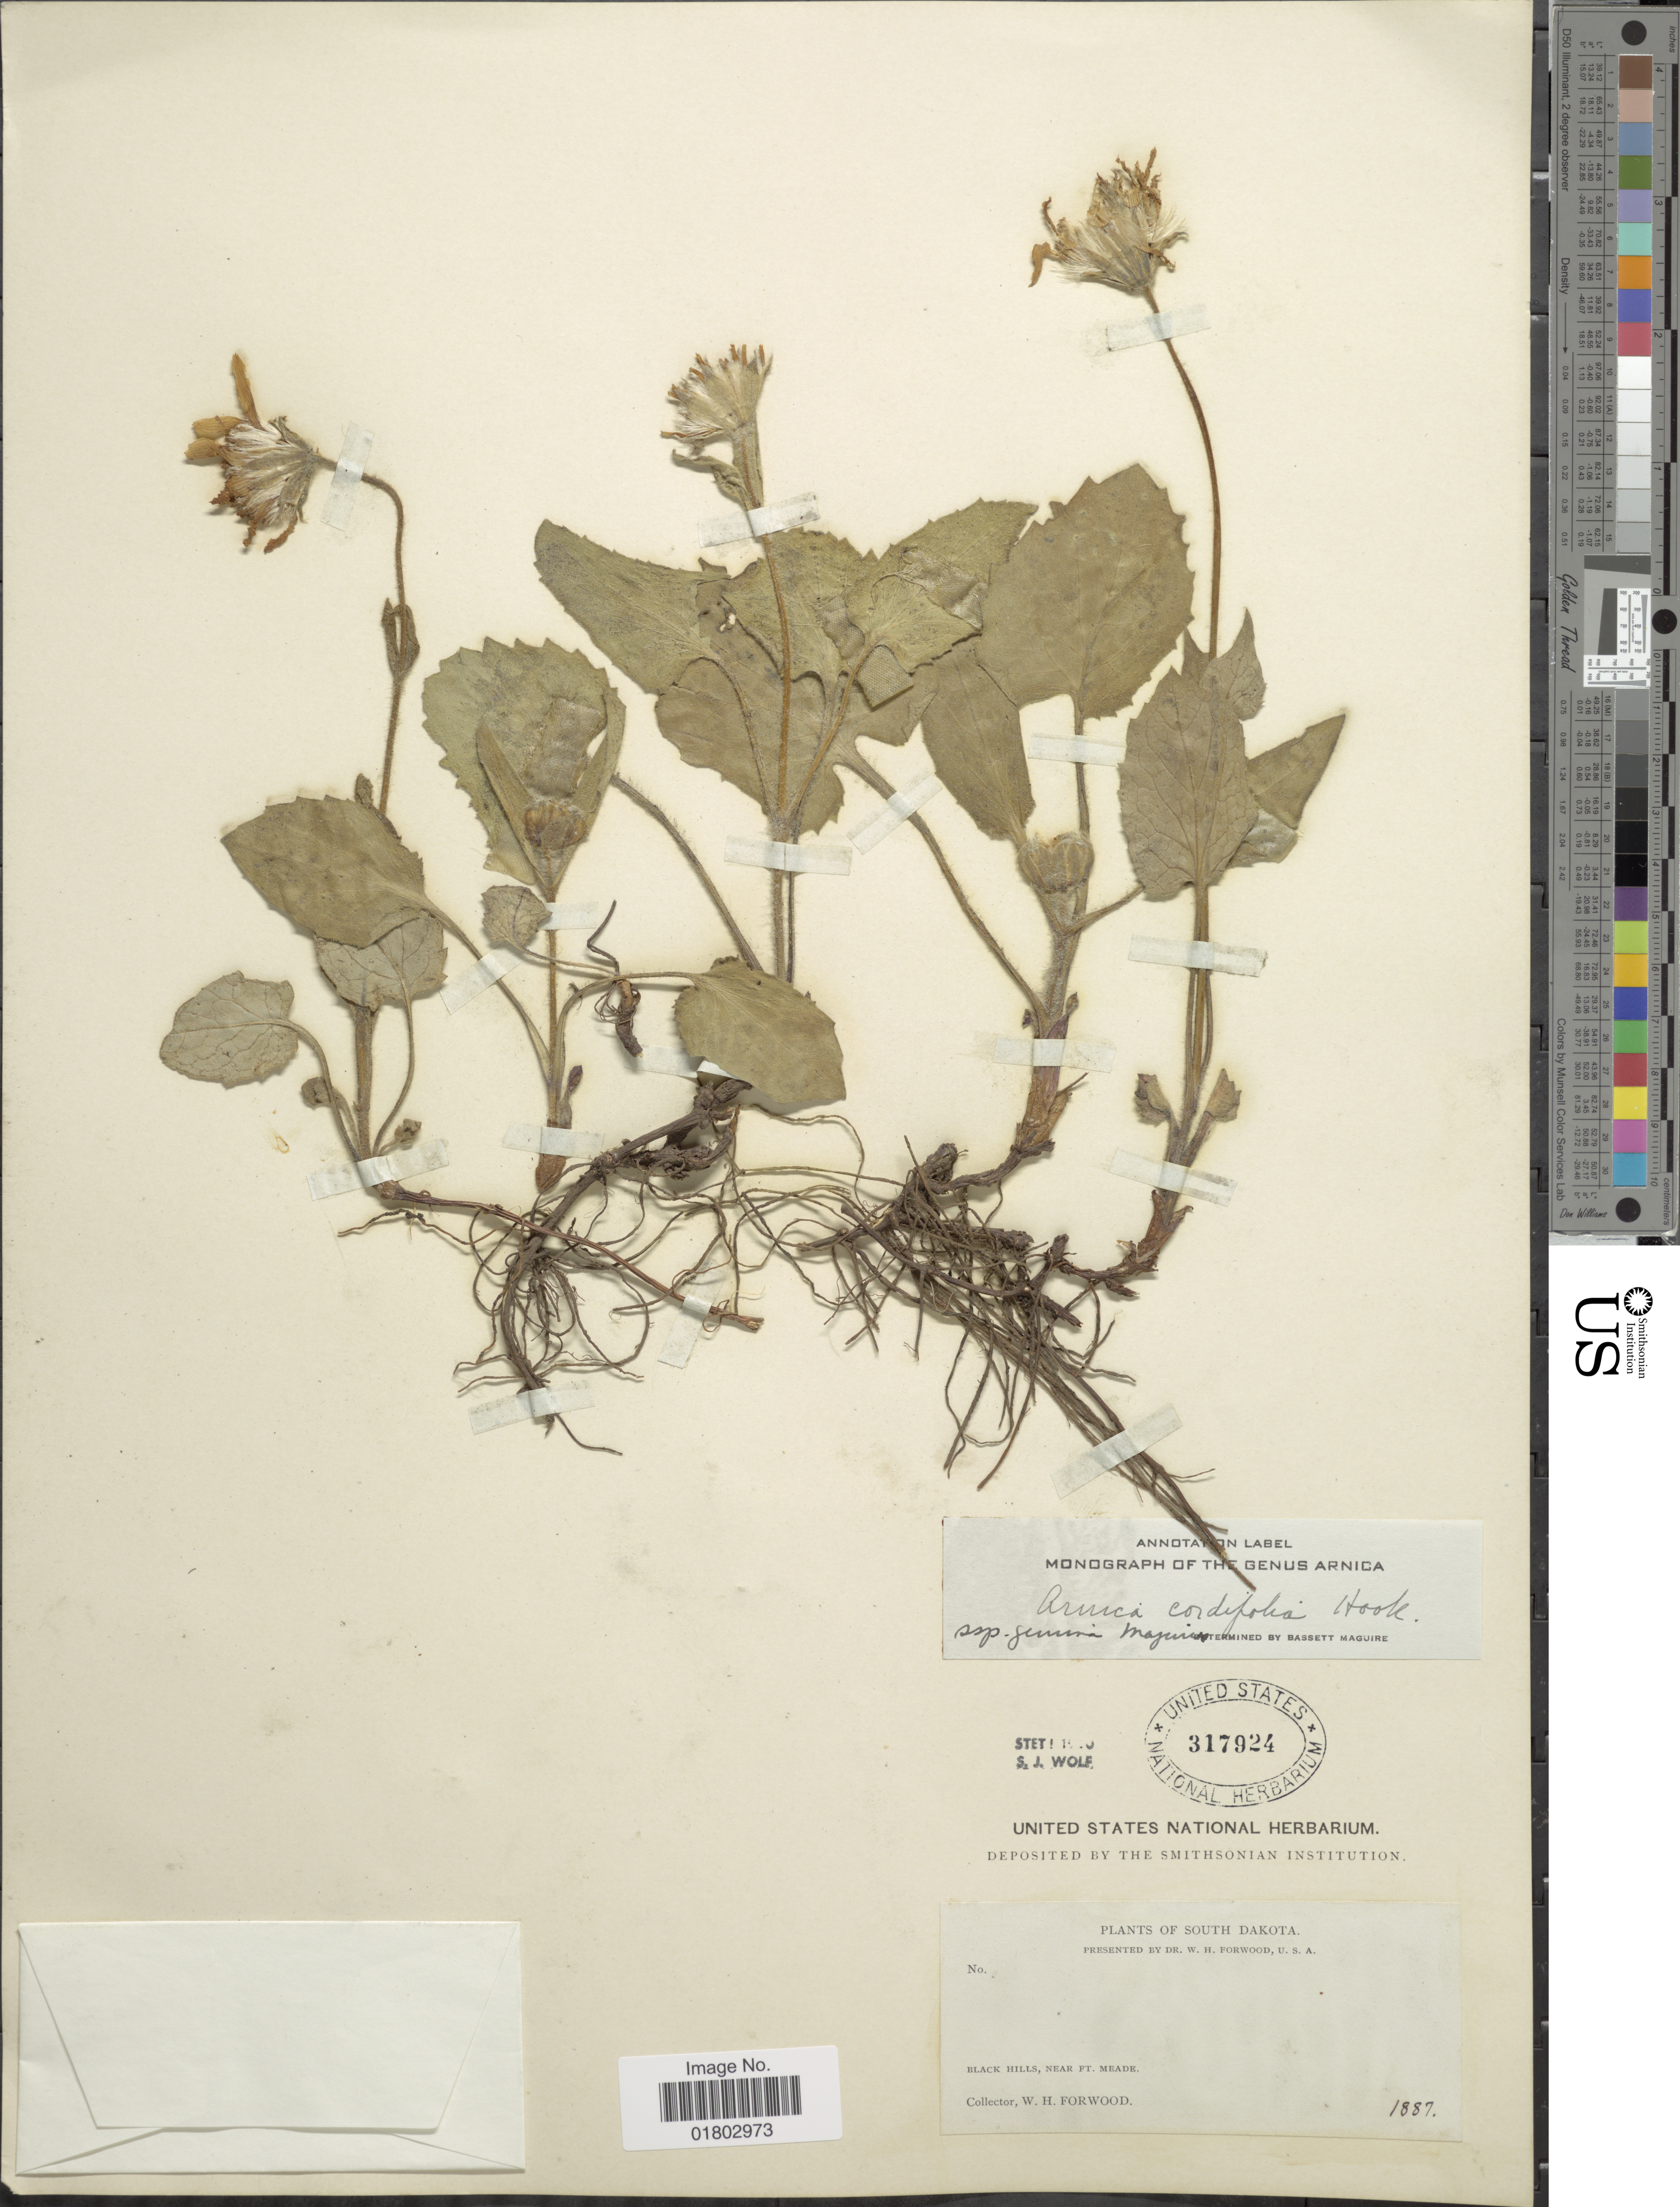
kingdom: Plantae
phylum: Tracheophyta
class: Magnoliopsida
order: Asterales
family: Asteraceae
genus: Arnica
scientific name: Arnica cordifolia subsp. genuina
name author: Maguire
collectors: W. Forwood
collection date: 1887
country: United States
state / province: South Dakota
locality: Black Hills, near Ft. Meade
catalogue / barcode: US 317924